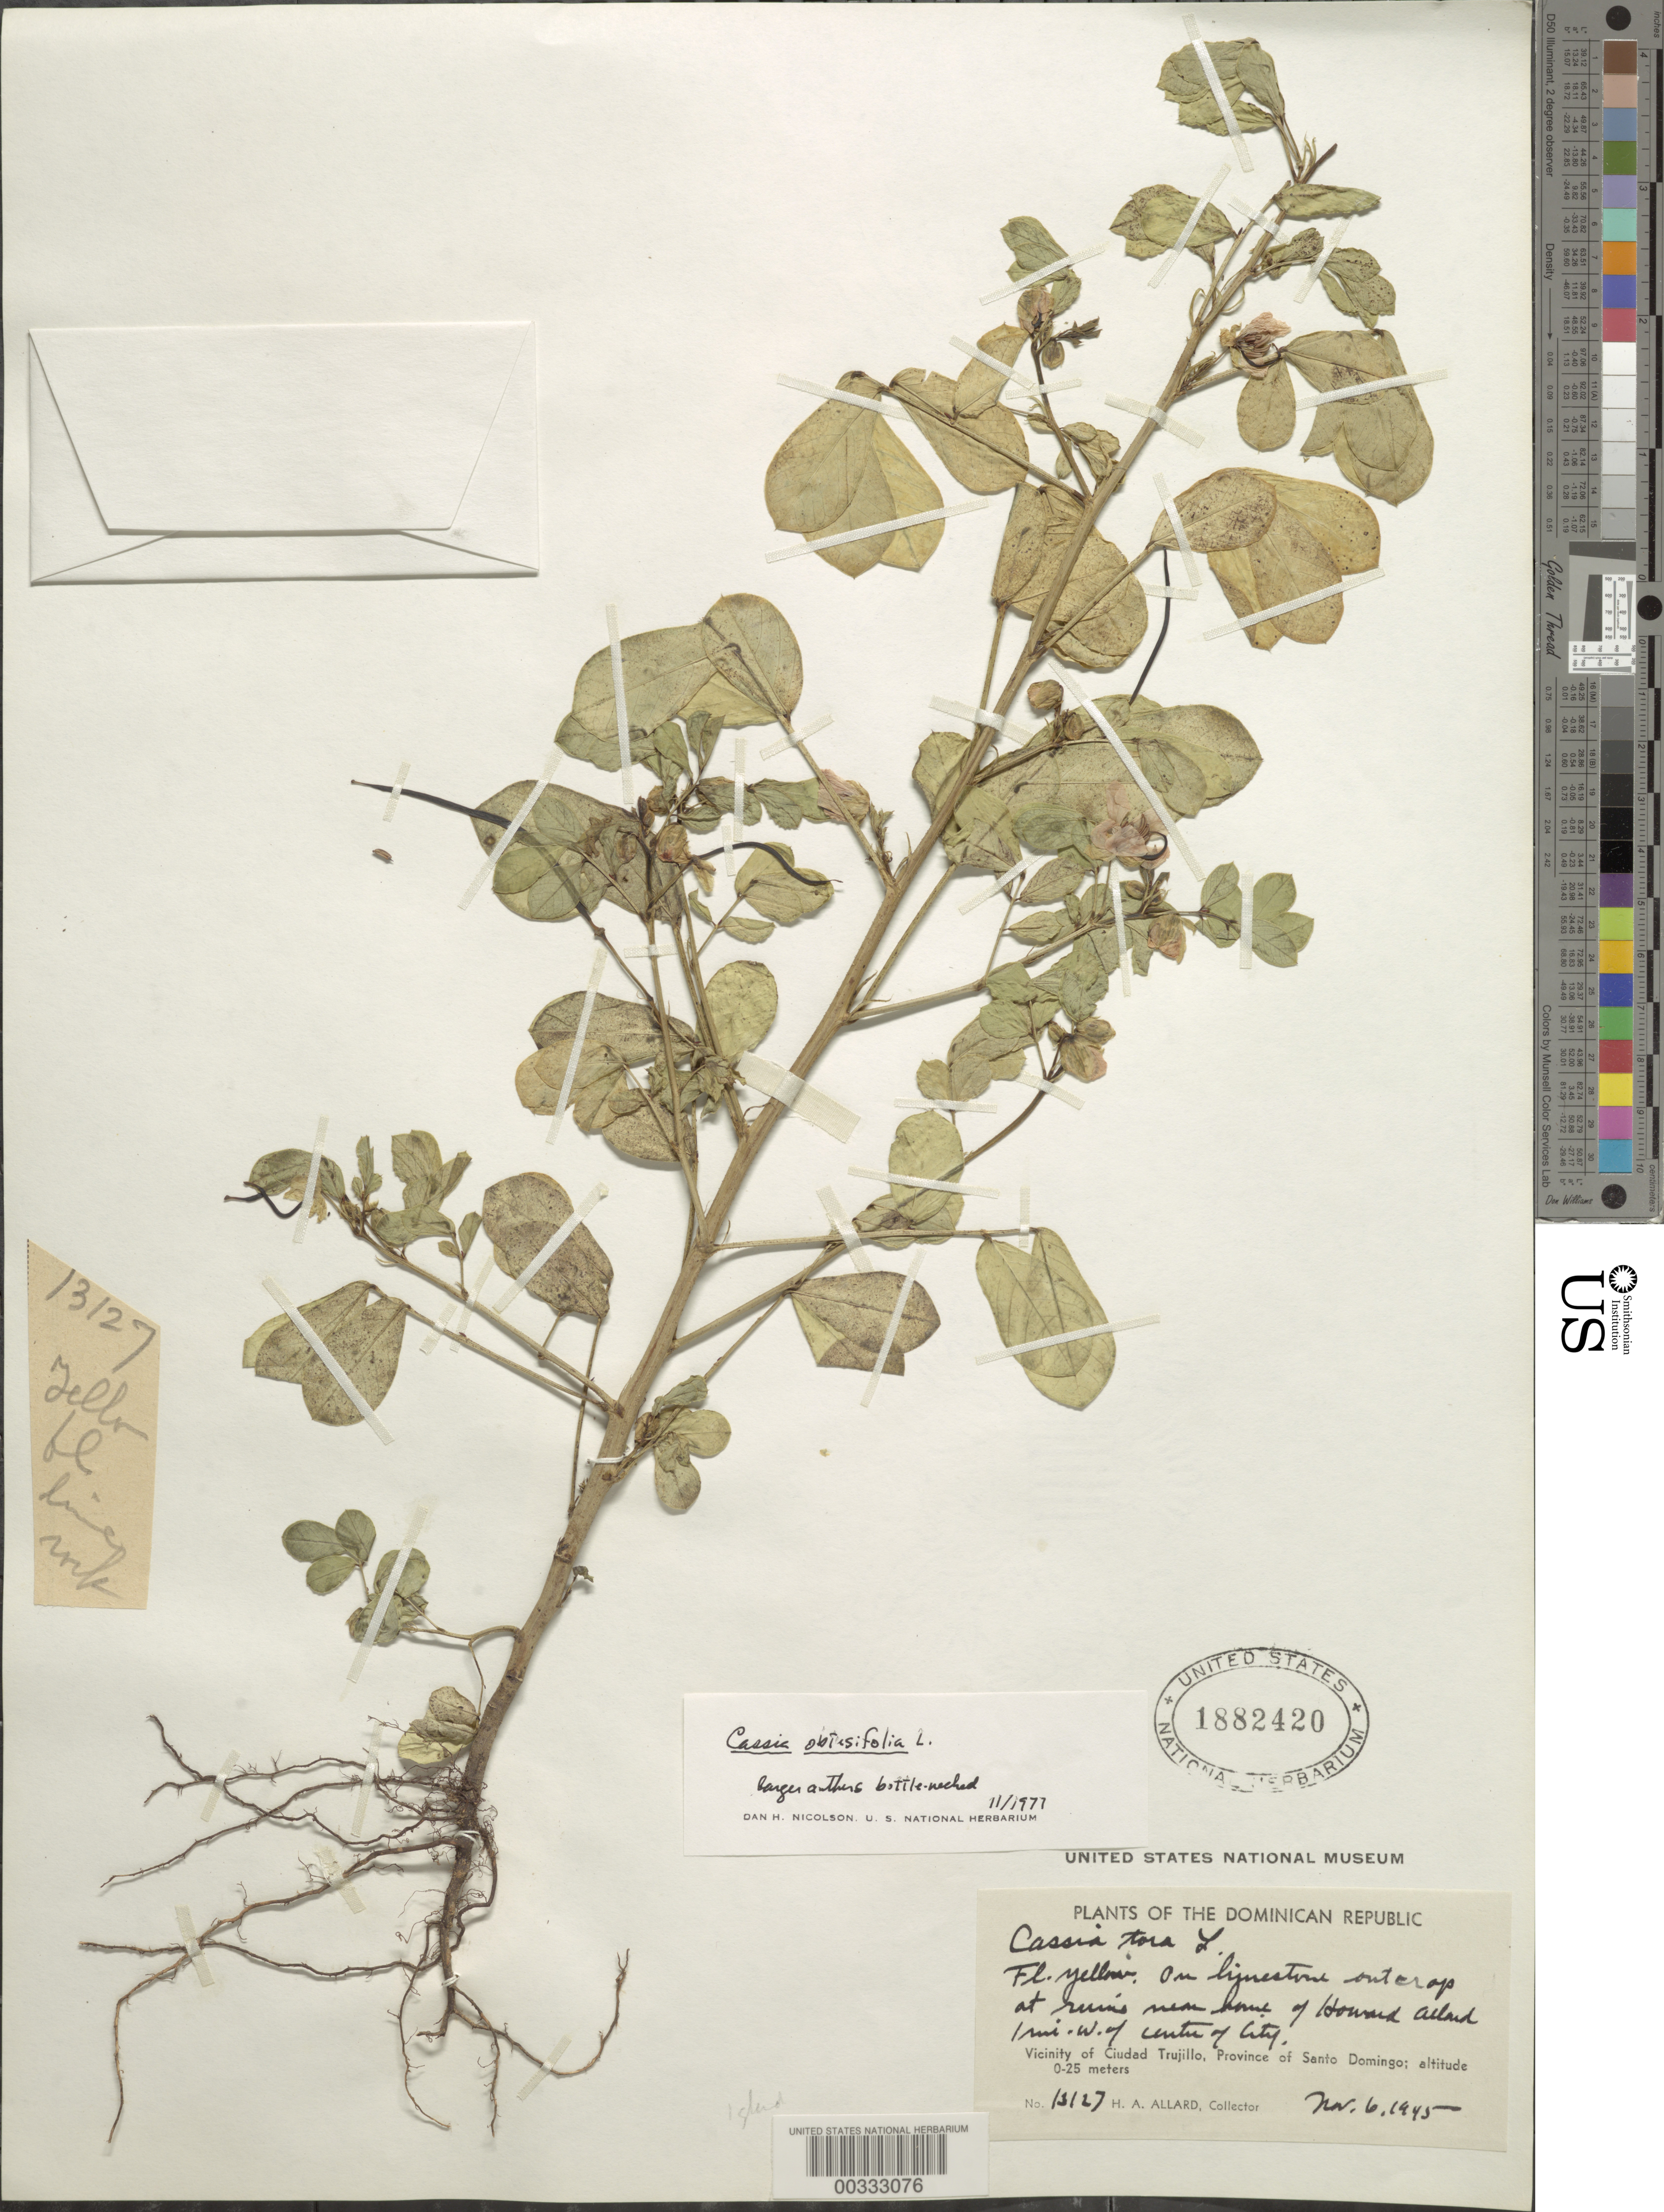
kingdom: Plantae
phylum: Tracheophyta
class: Magnoliopsida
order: Fabales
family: Fabaceae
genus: Senna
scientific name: Senna obtusifolia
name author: (L.) H.S. Irwin & Barneby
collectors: H. A. Allard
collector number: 13127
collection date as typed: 06 Nov 1945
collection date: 1945-11-06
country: Dominican Republic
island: Hispaniola Island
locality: At ruins near house of h. allard, 1 mi w of center of city; vicinity of santo domingo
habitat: On limestone outcrop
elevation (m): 0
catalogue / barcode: US 1882420